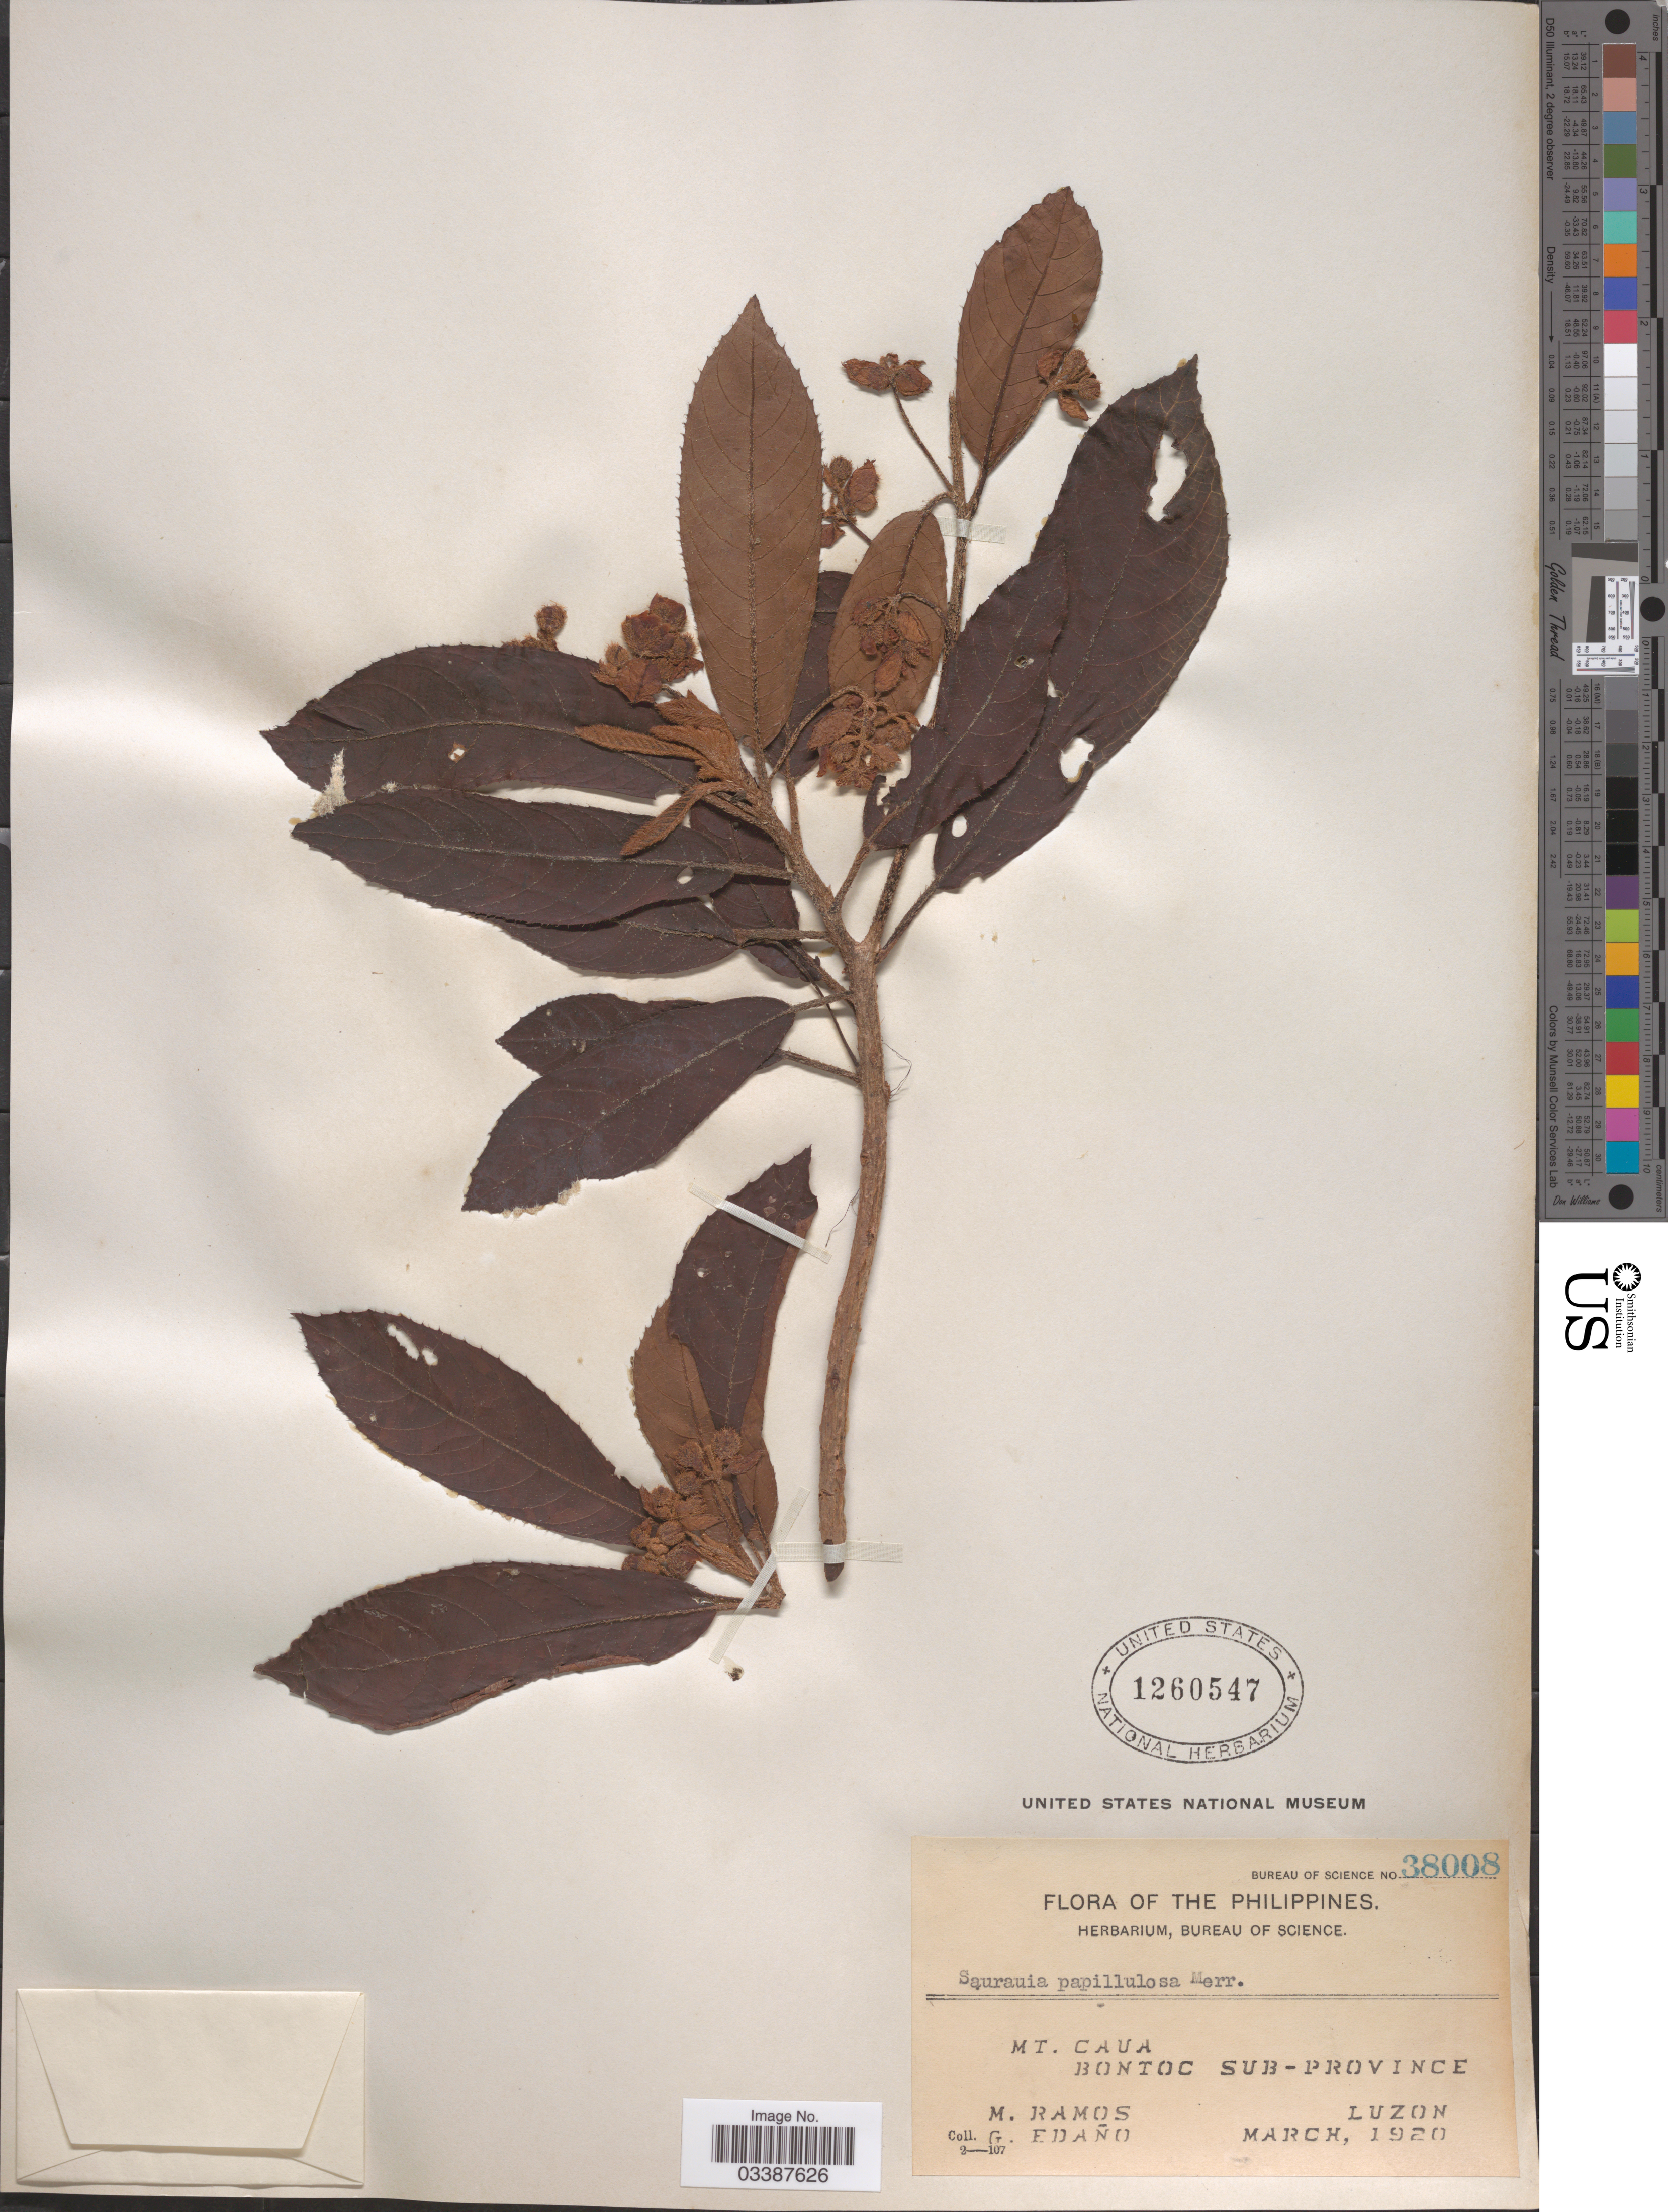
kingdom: Plantae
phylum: Tracheophyta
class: Magnoliopsida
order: Ericales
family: Actinidiaceae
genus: Saurauia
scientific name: Saurauia papillulosa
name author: Merr.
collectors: M. Ramos & G. Edaño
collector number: Bureau of Science 38008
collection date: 1920-03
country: Philippines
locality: Mt. Caua, Bontoc Sub-Province, Luzon.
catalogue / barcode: US 1260547